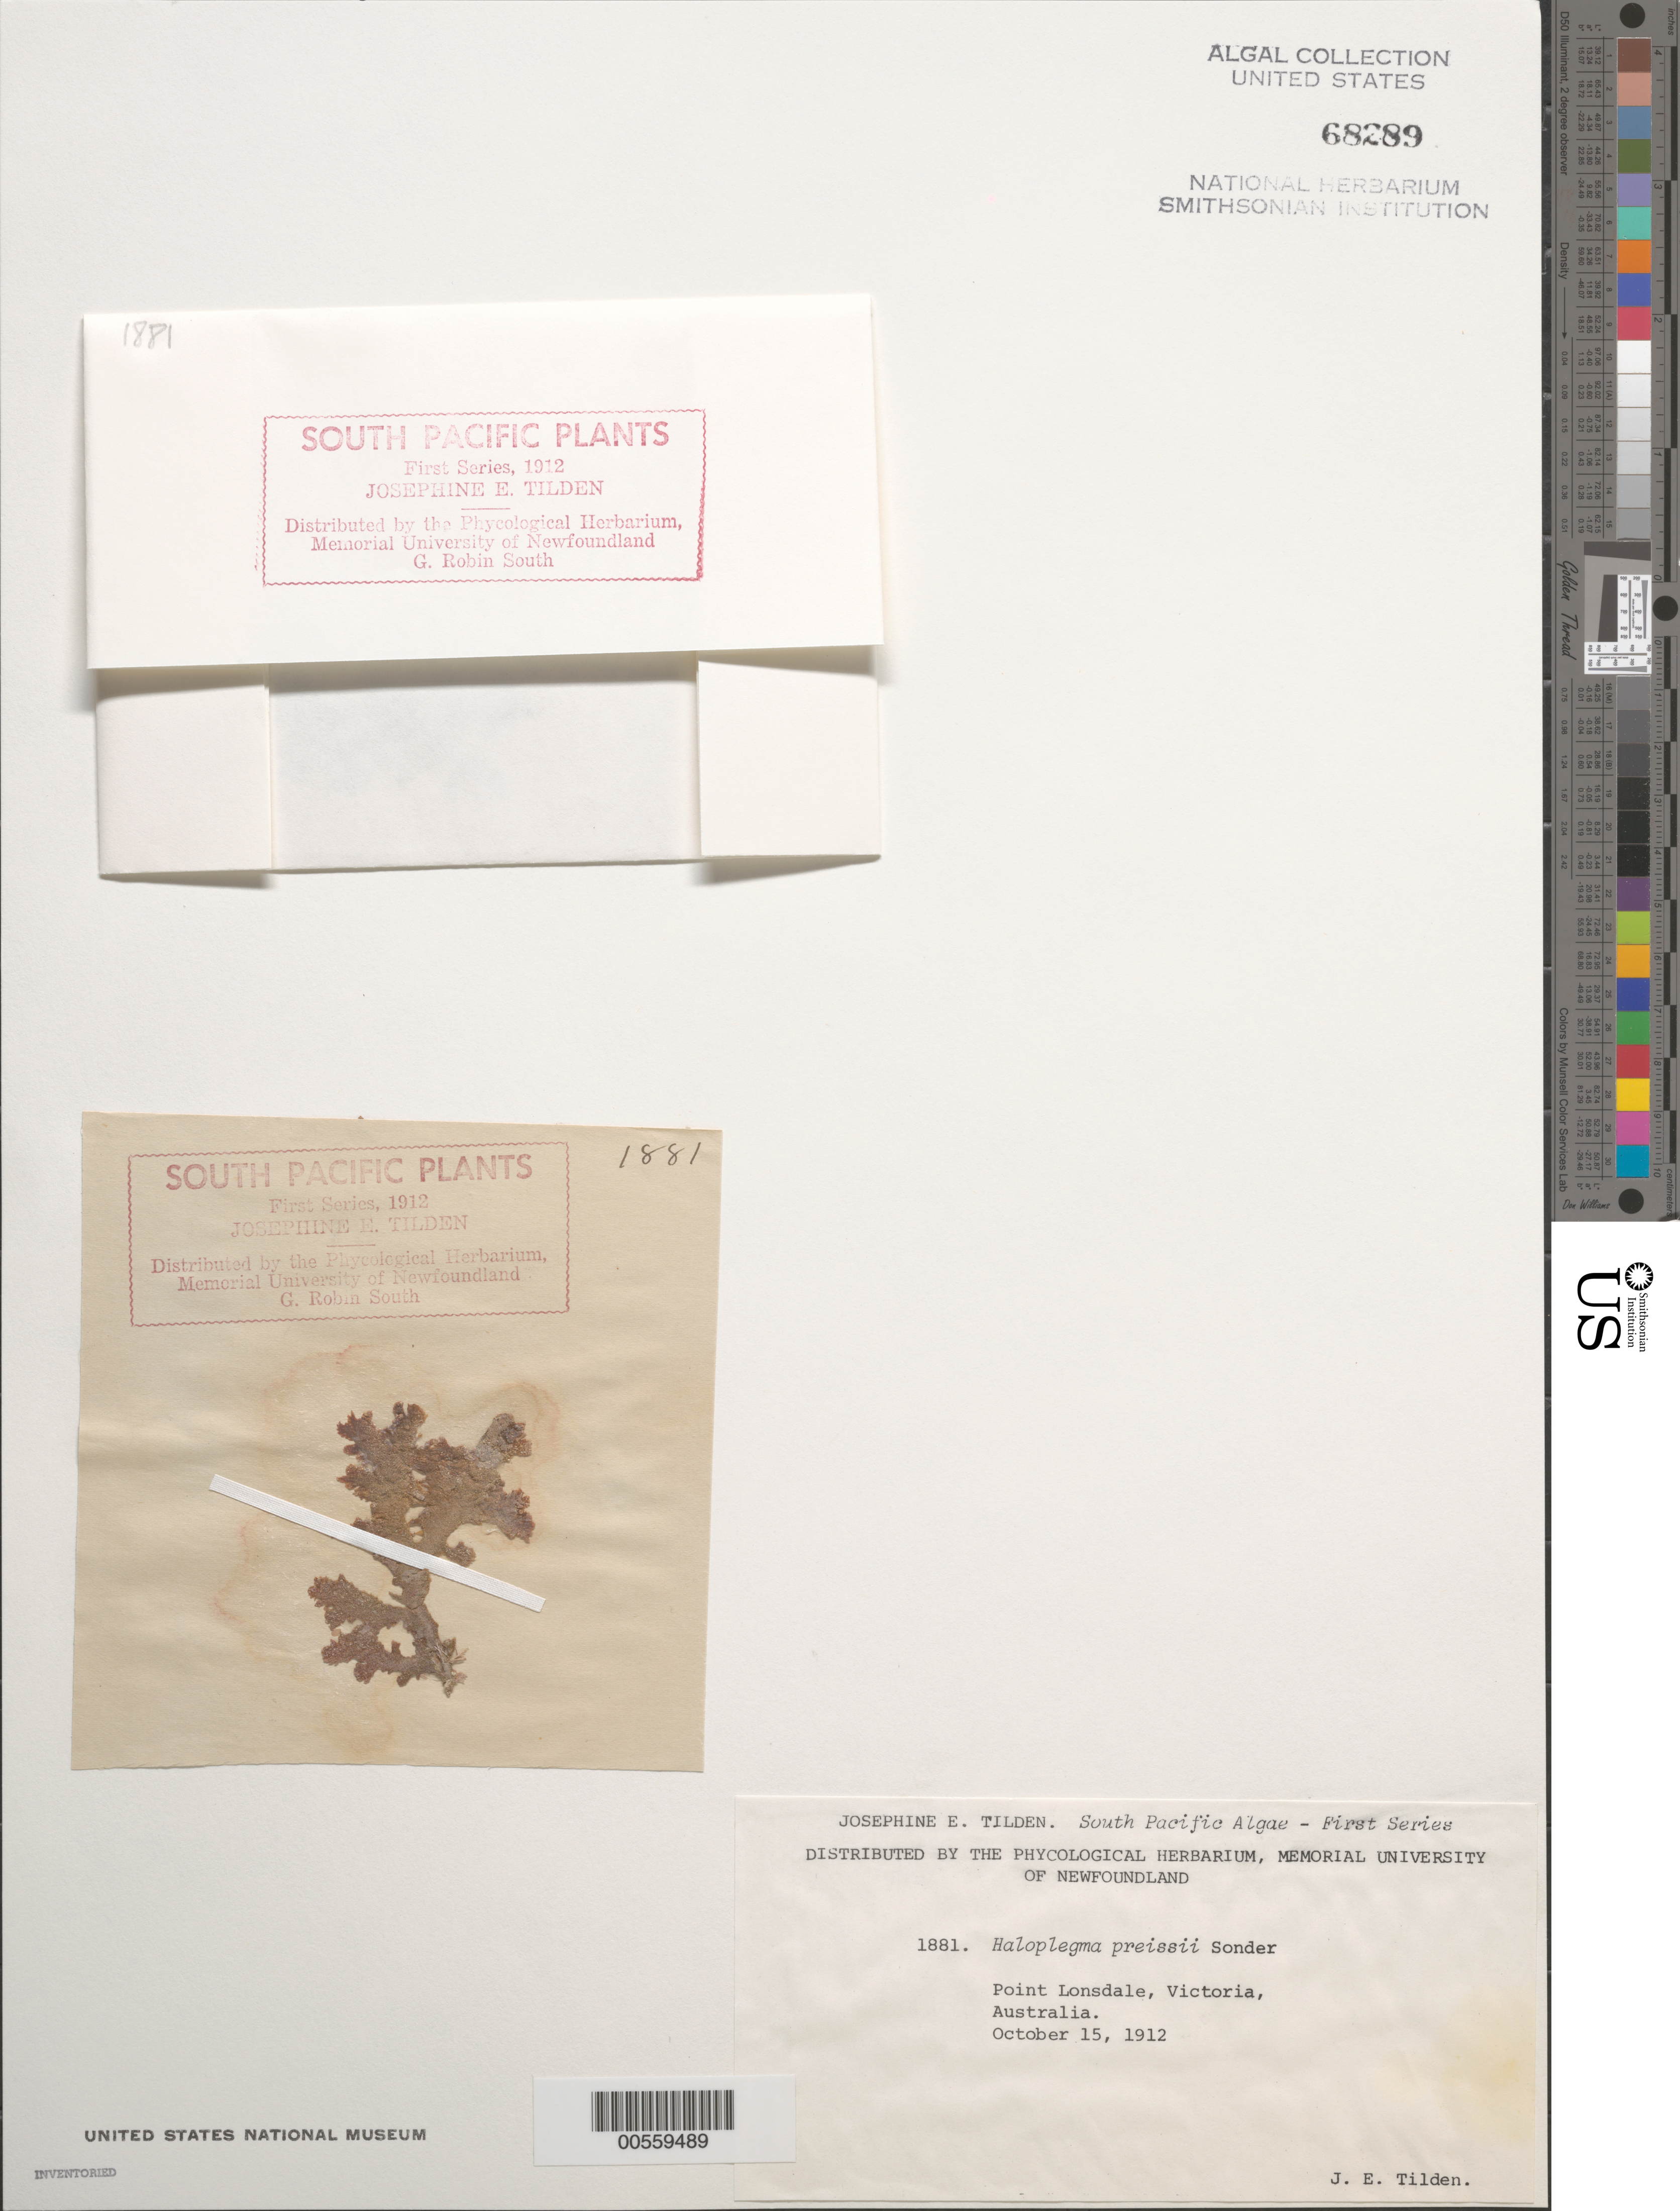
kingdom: Plantae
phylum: Rhodophyta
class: Florideophyceae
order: Ceramiales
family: Wrangeliaceae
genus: Haloplegma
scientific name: Haloplegma preissii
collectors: J. E. Tilden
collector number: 1881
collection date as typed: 15 Oct 1912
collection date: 1912-10-15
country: Australia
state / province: Victoria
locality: Point lonsdale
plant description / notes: Tilden, South Pacific Plants, First Series, 1912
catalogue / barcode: US 68289